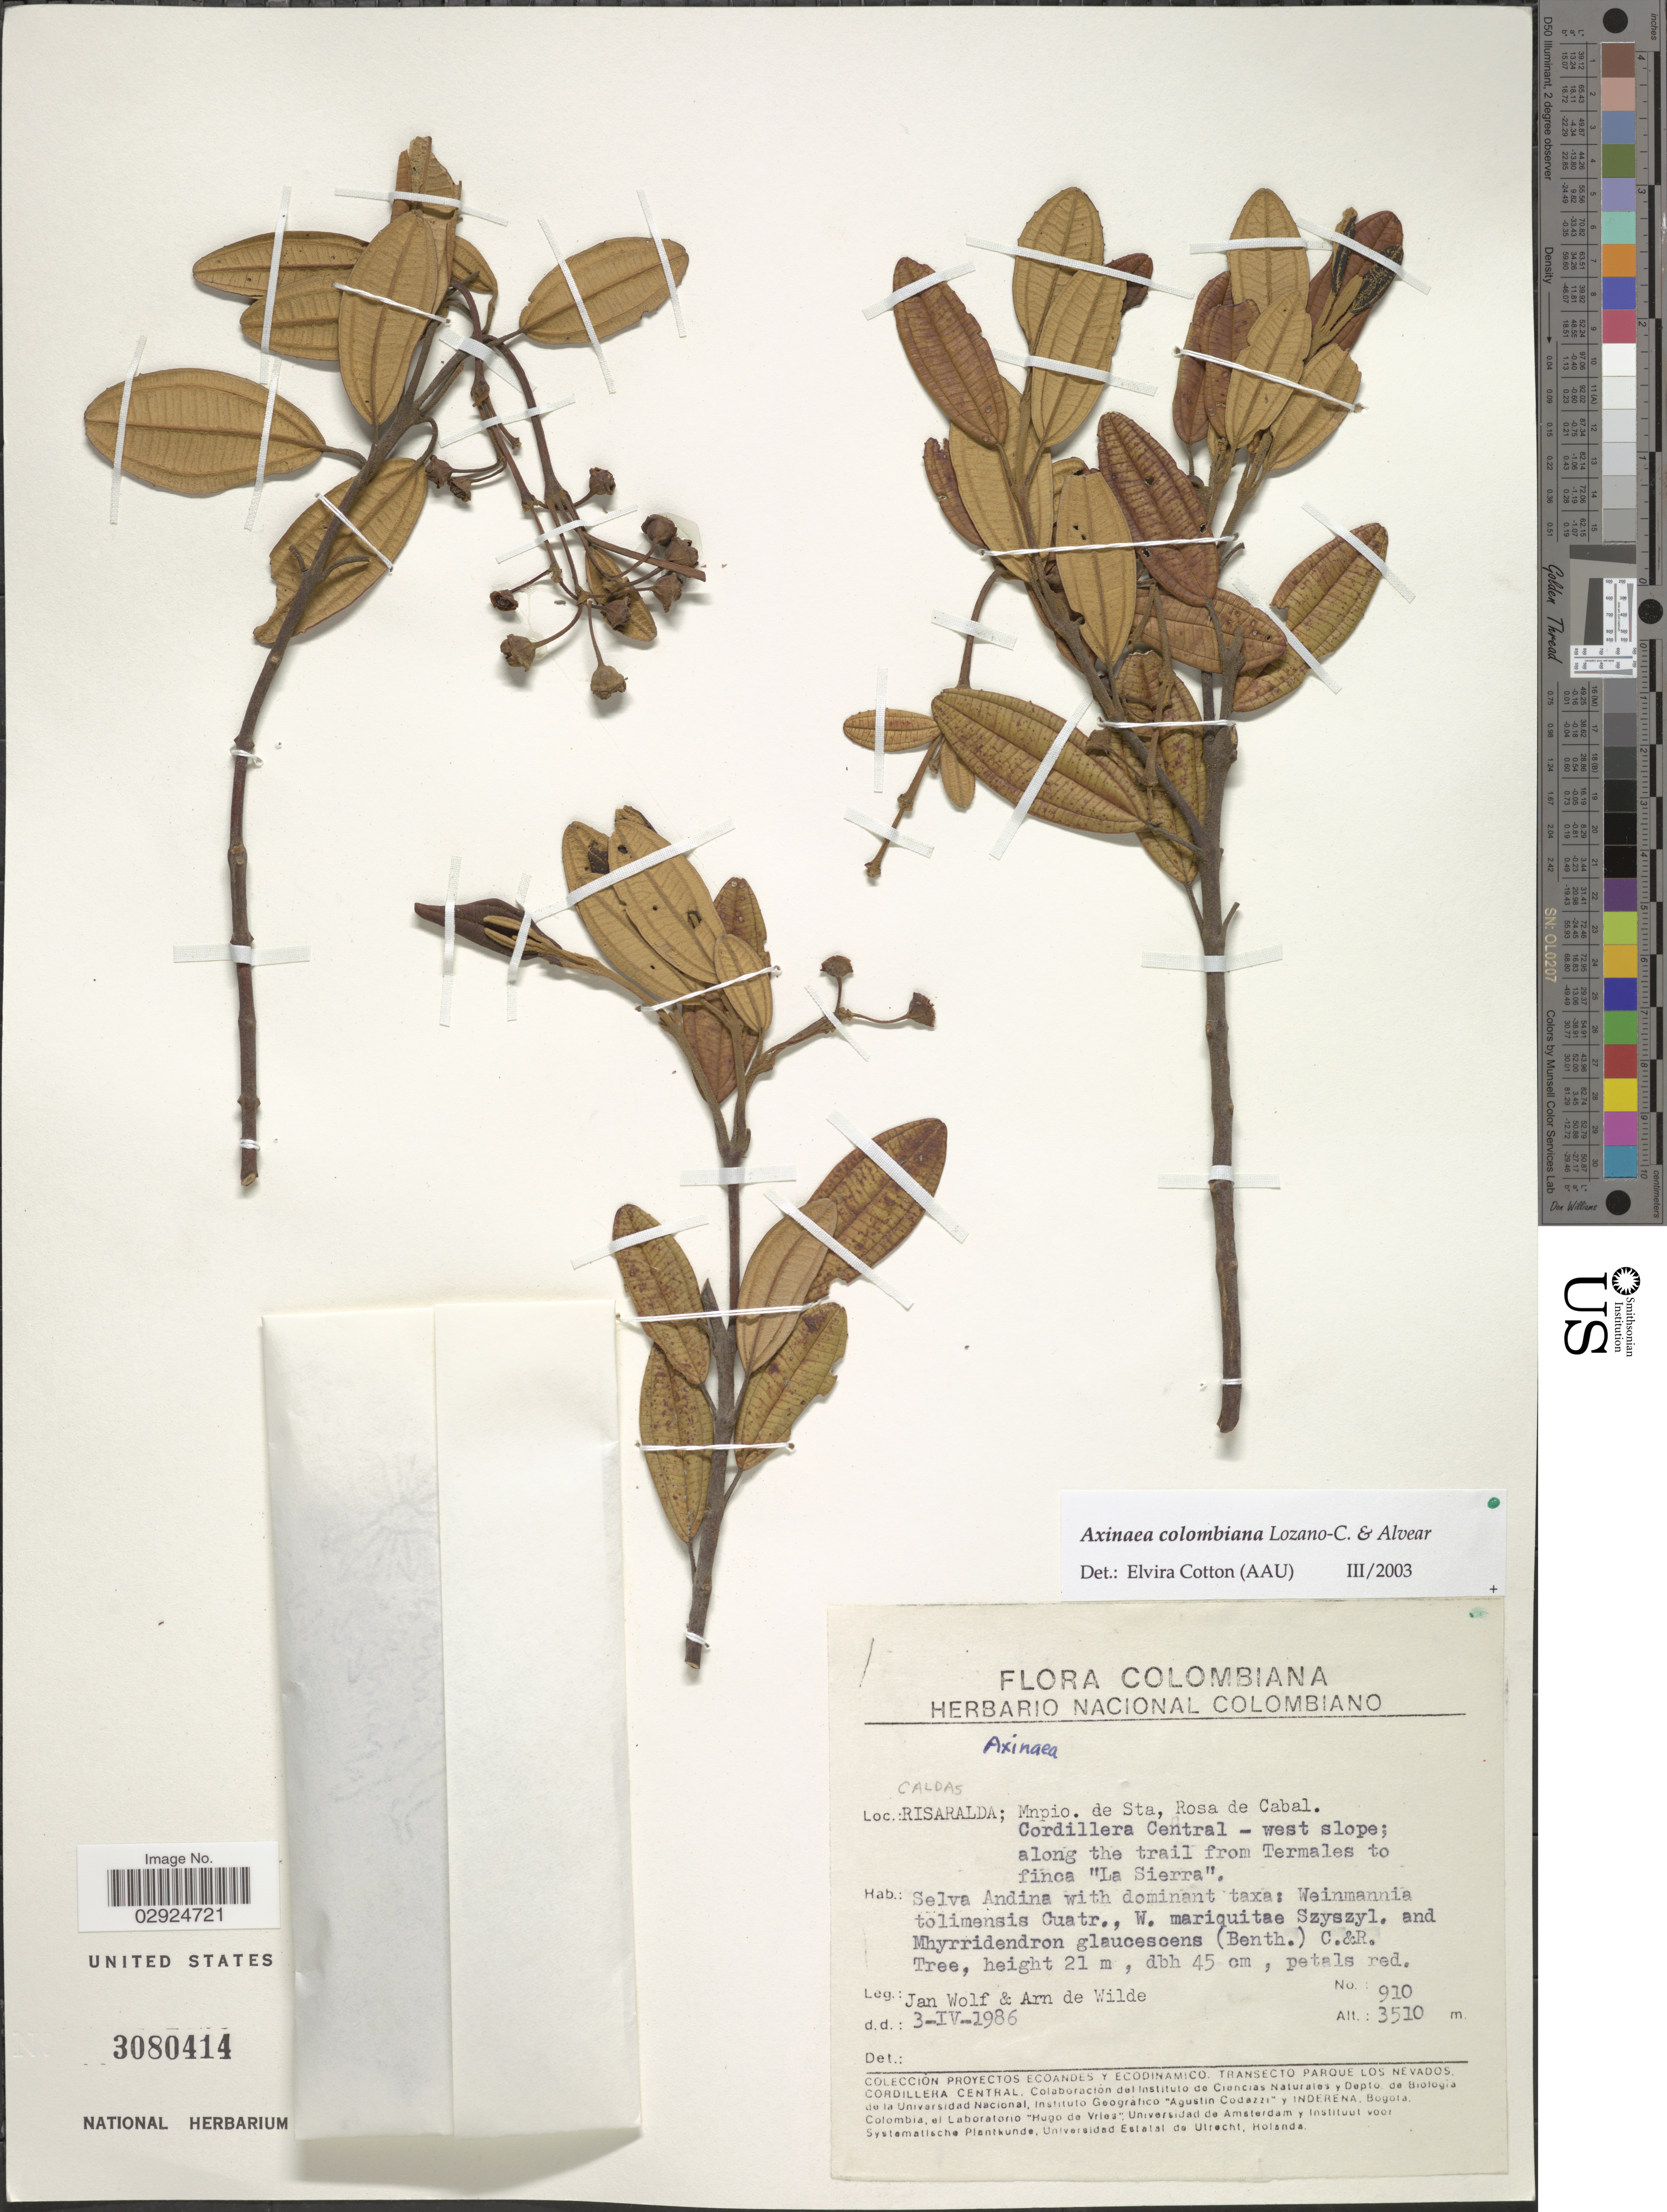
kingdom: Plantae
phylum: Tracheophyta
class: Magnoliopsida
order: Myrtales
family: Melastomataceae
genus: Axinaea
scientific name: Axinaea colombiana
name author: Lozano & Alvear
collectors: J. Wolf & A. de Wilde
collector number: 910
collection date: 1986-04-03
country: Colombia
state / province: Risaralda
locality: Caldas. Risaralda; Mnpio. de Sta, Rosa de Cabal. Cordillera Central - west slope; along the trail from Termales to finca "La Sierra".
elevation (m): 3510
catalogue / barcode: US 3080414